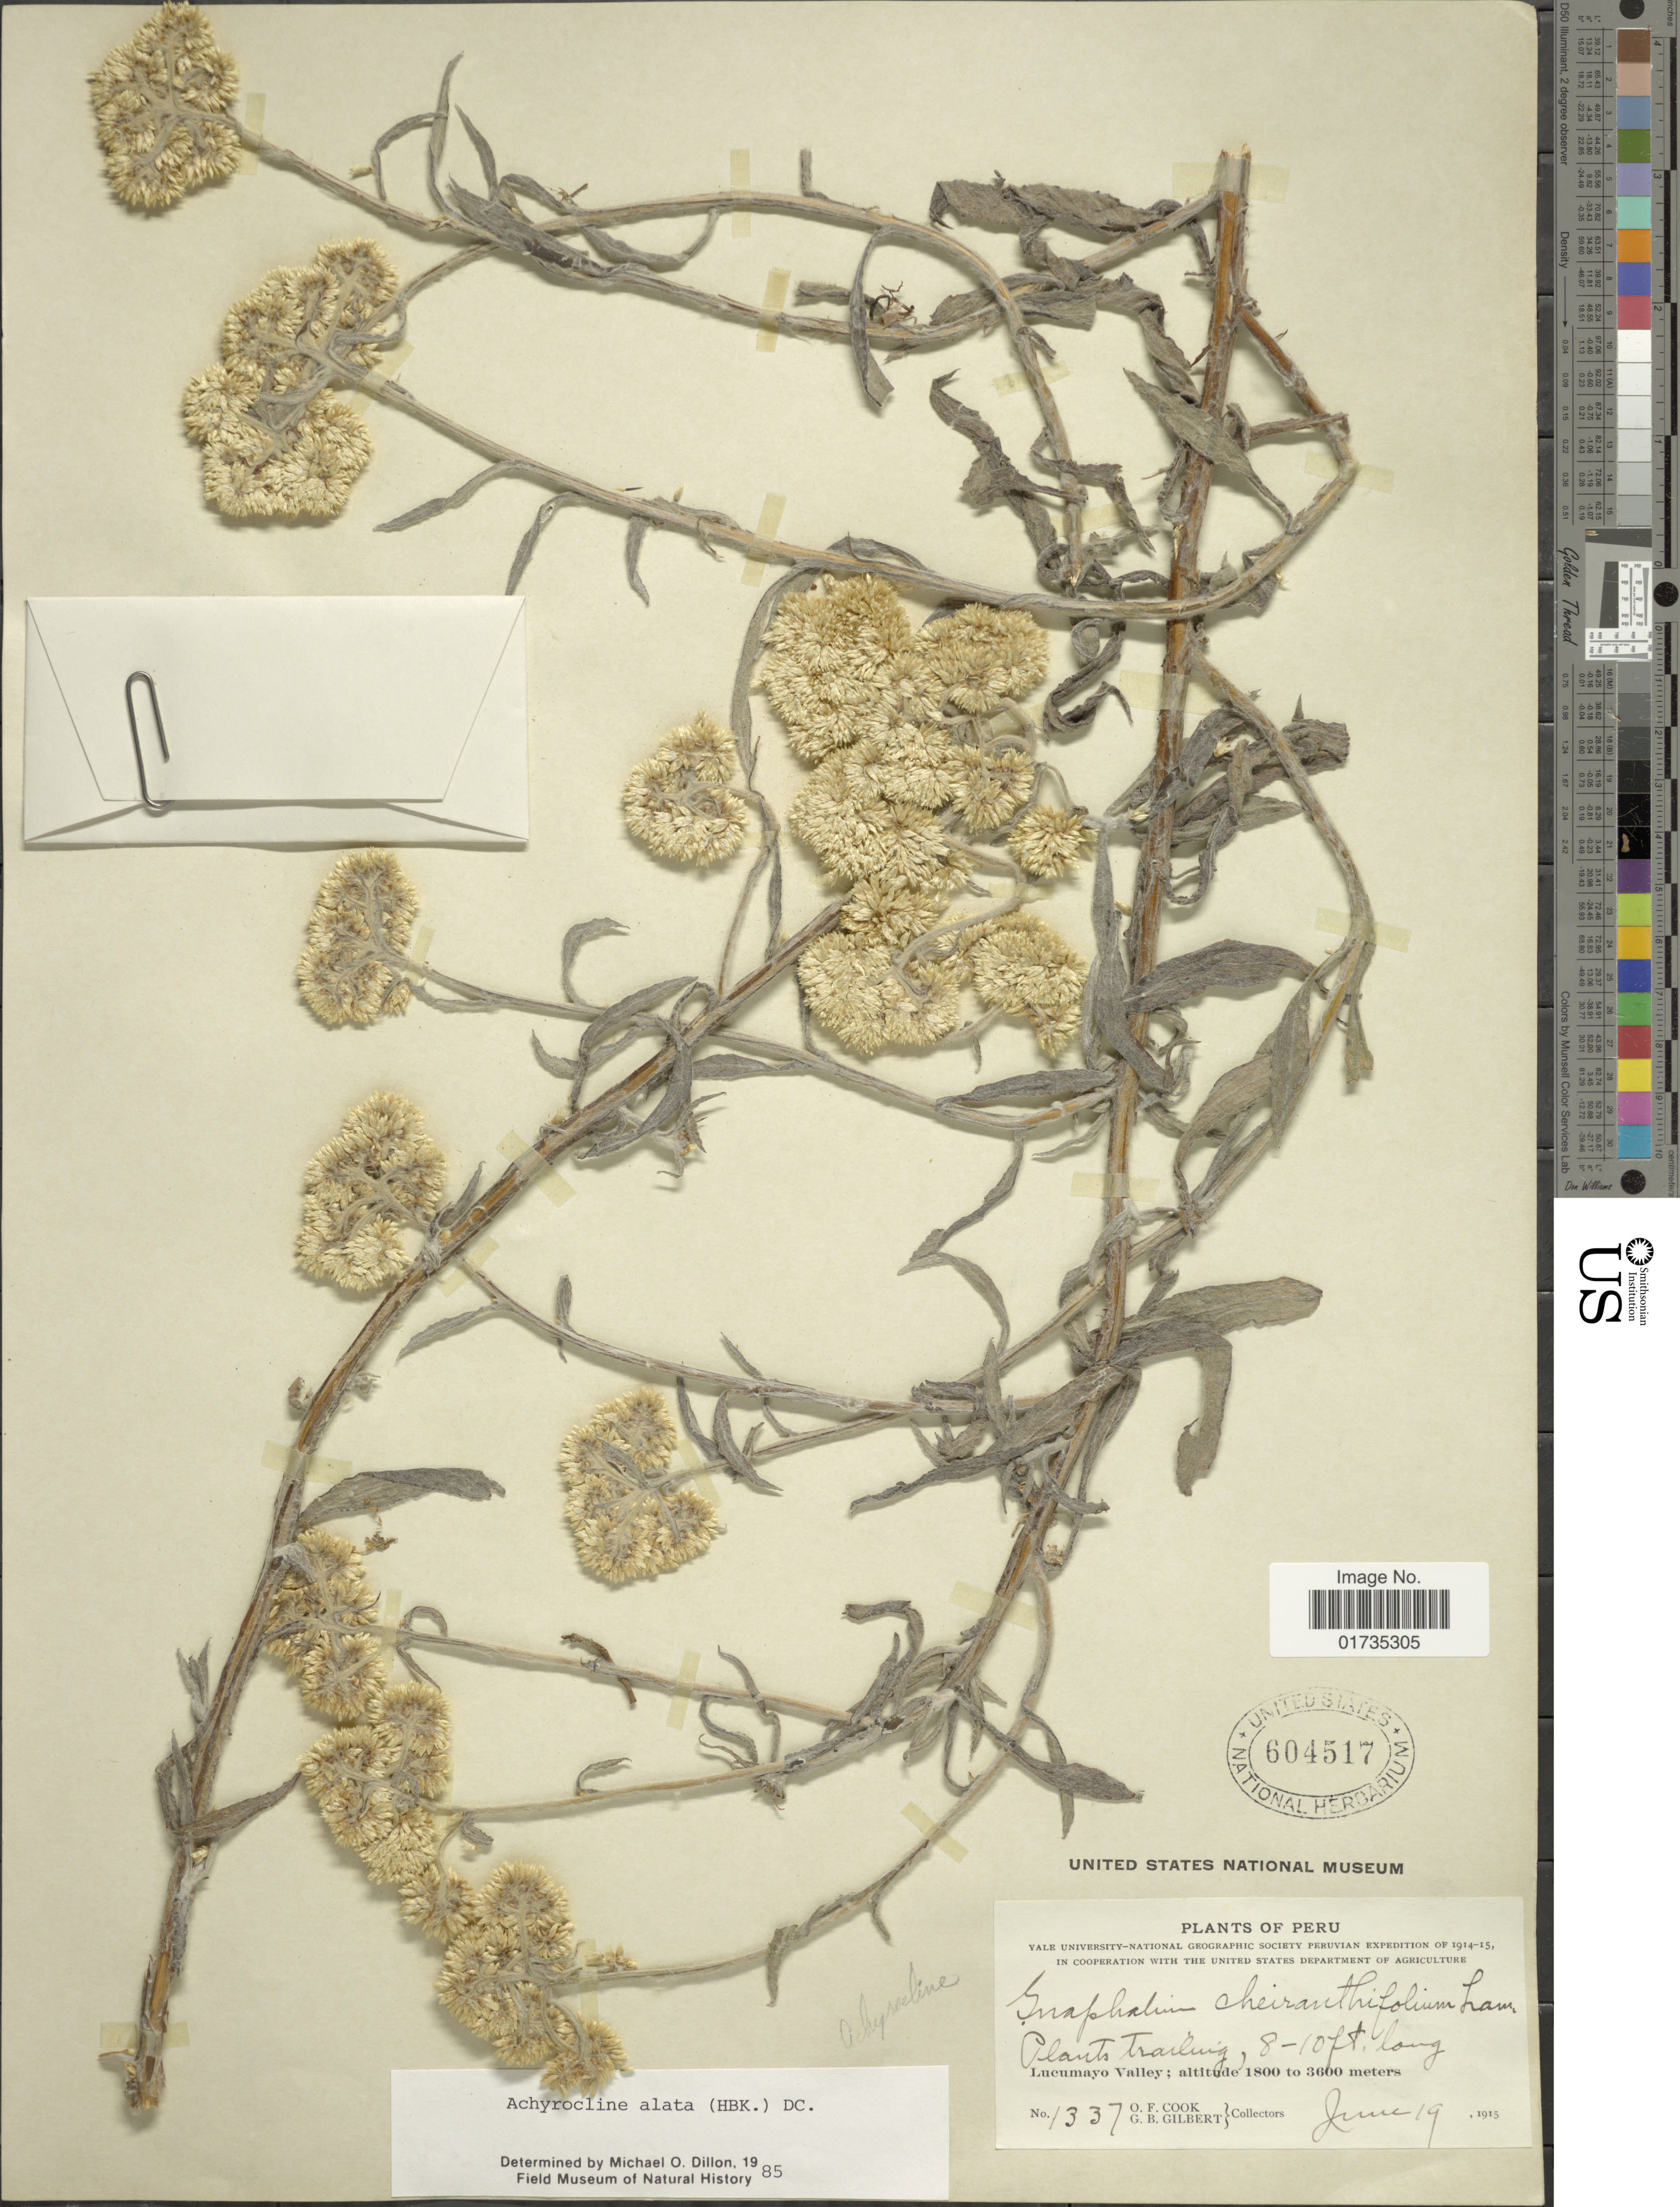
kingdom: Plantae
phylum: Tracheophyta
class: Magnoliopsida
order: Asterales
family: Asteraceae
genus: Achyrocline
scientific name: Achyrocline alata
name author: (Kunth) DC.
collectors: O. F. Cook & G. B. Gilbert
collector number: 1337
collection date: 1915-06-19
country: Peru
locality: Lucumayo Valley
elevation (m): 1800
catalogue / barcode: US 604517